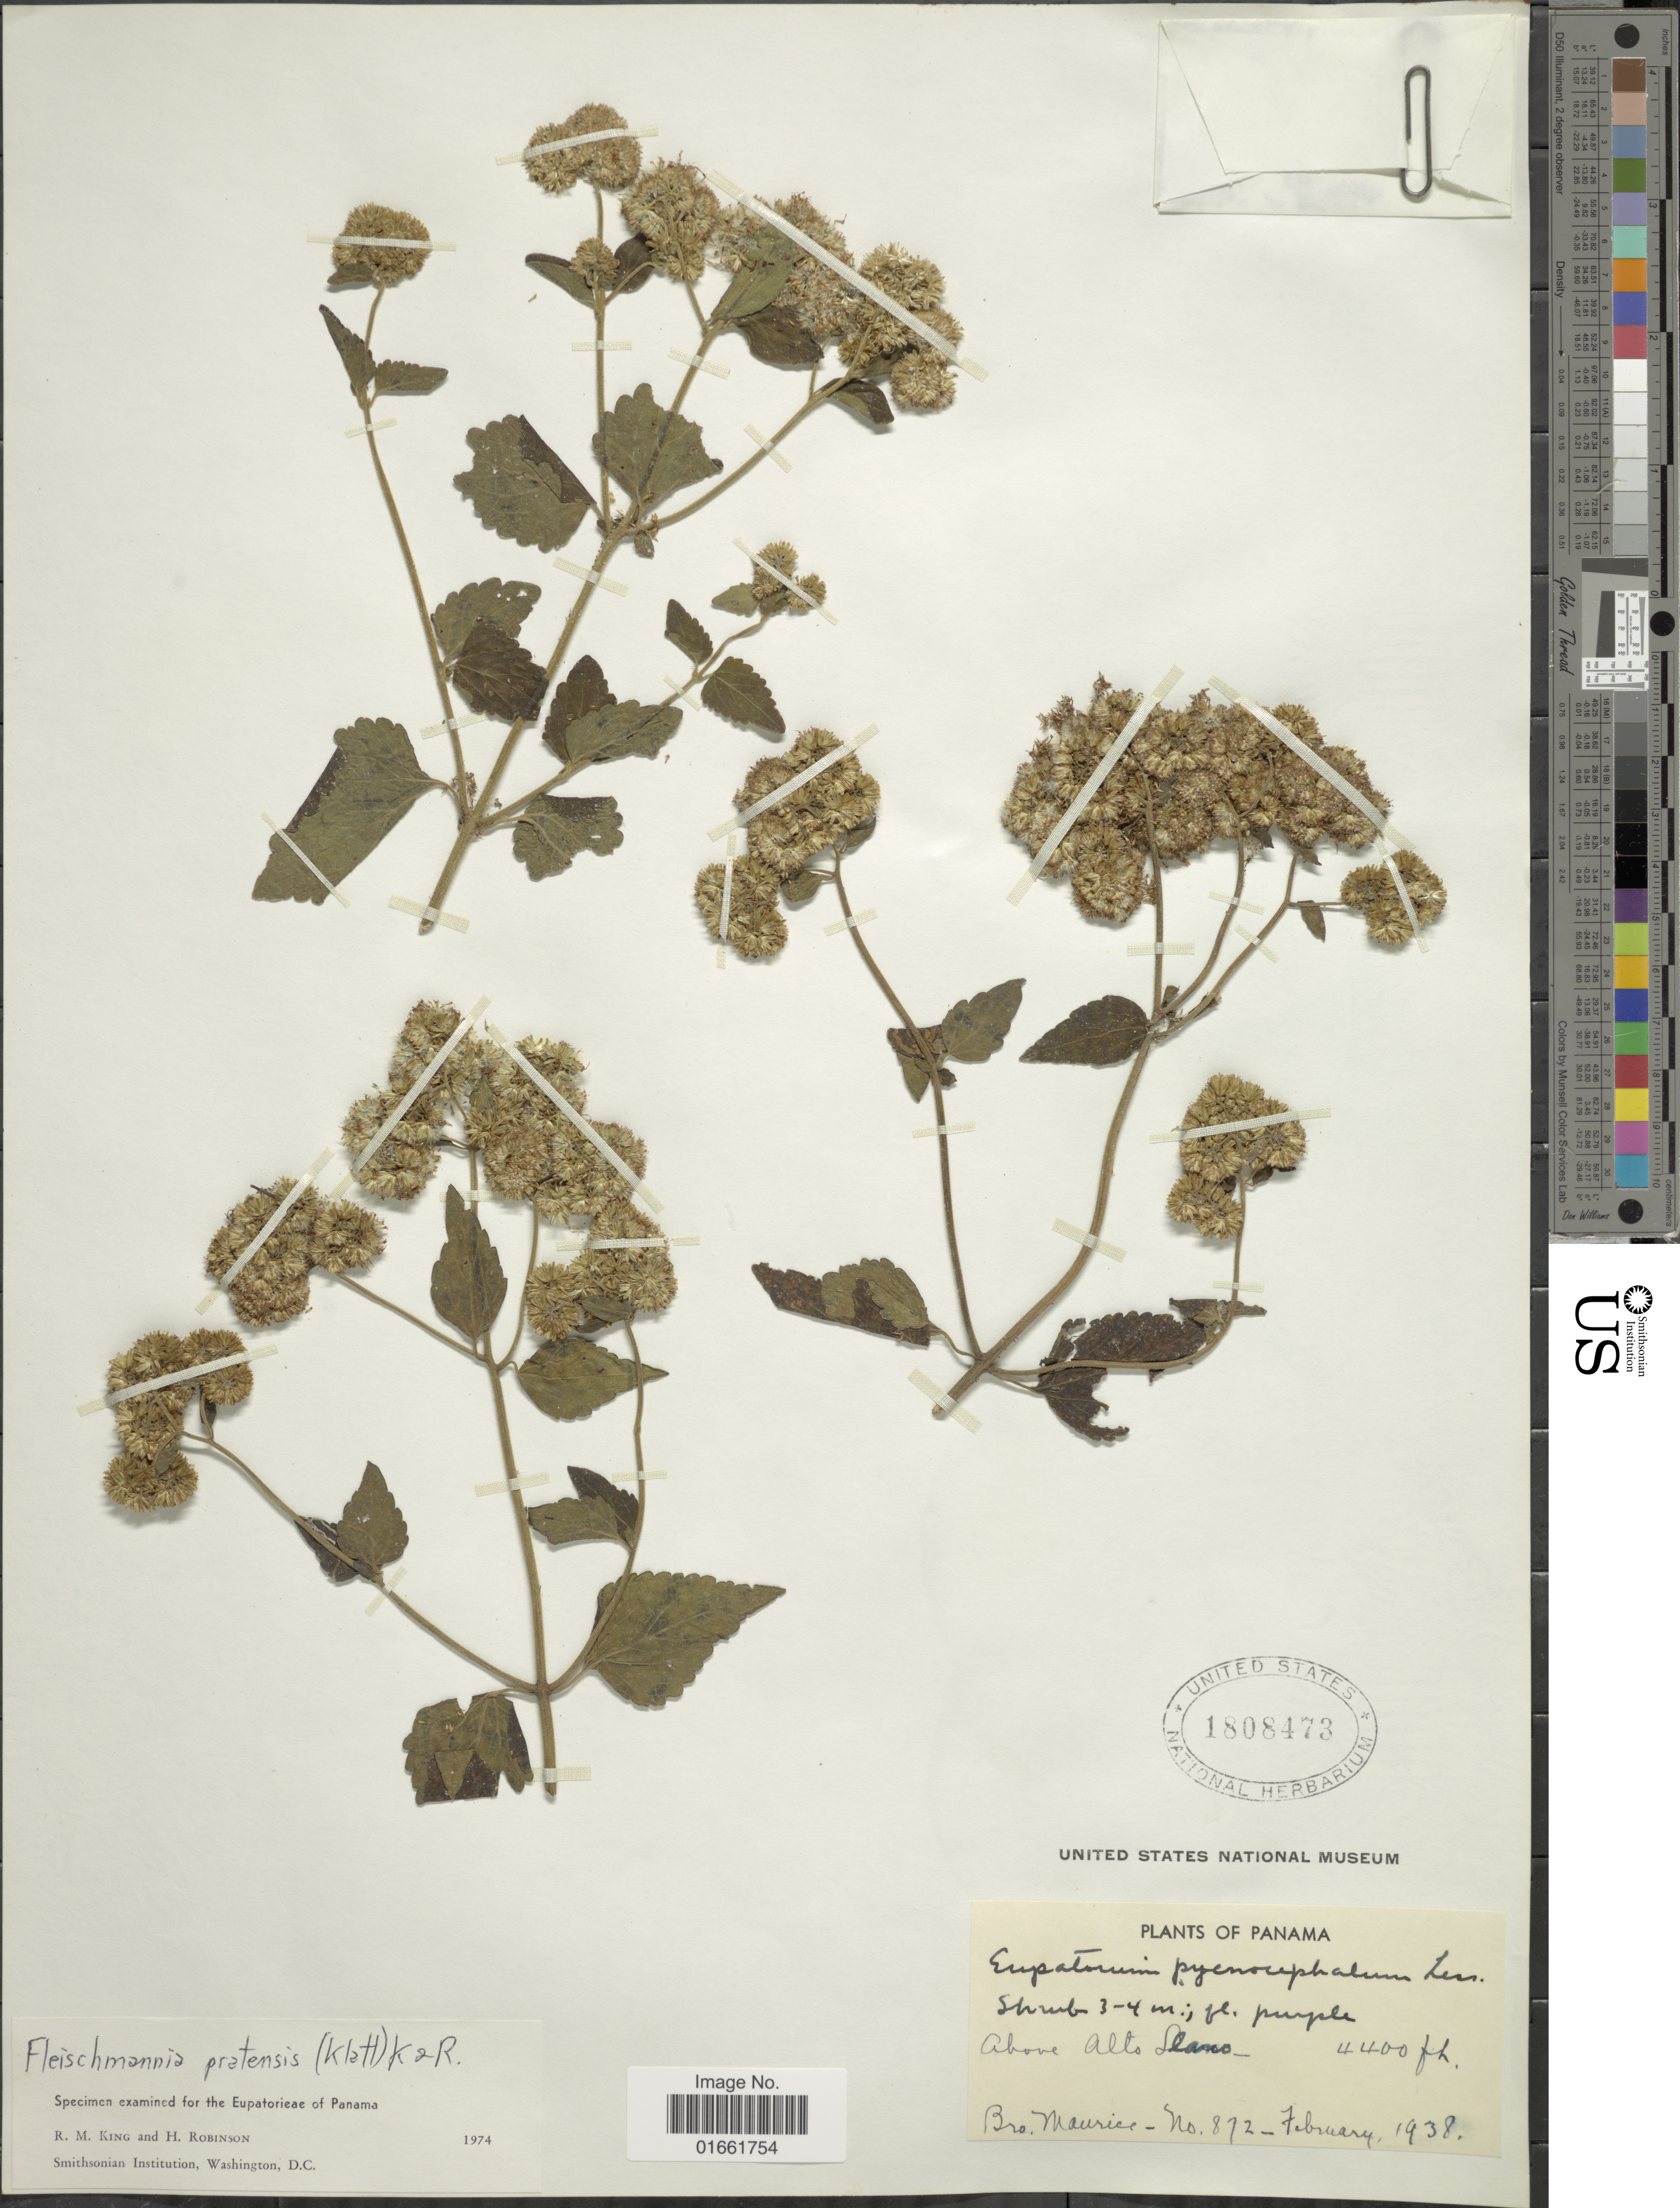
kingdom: Plantae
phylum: Tracheophyta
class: Magnoliopsida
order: Asterales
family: Asteraceae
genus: Fleischmannia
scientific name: Fleischmannia pratensis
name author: (Klatt) R.M. King & H. Rob.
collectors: B. Maurice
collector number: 872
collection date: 1938-02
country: Panama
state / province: Panamá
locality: Above Alto Llano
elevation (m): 1341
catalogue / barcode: US 1808473